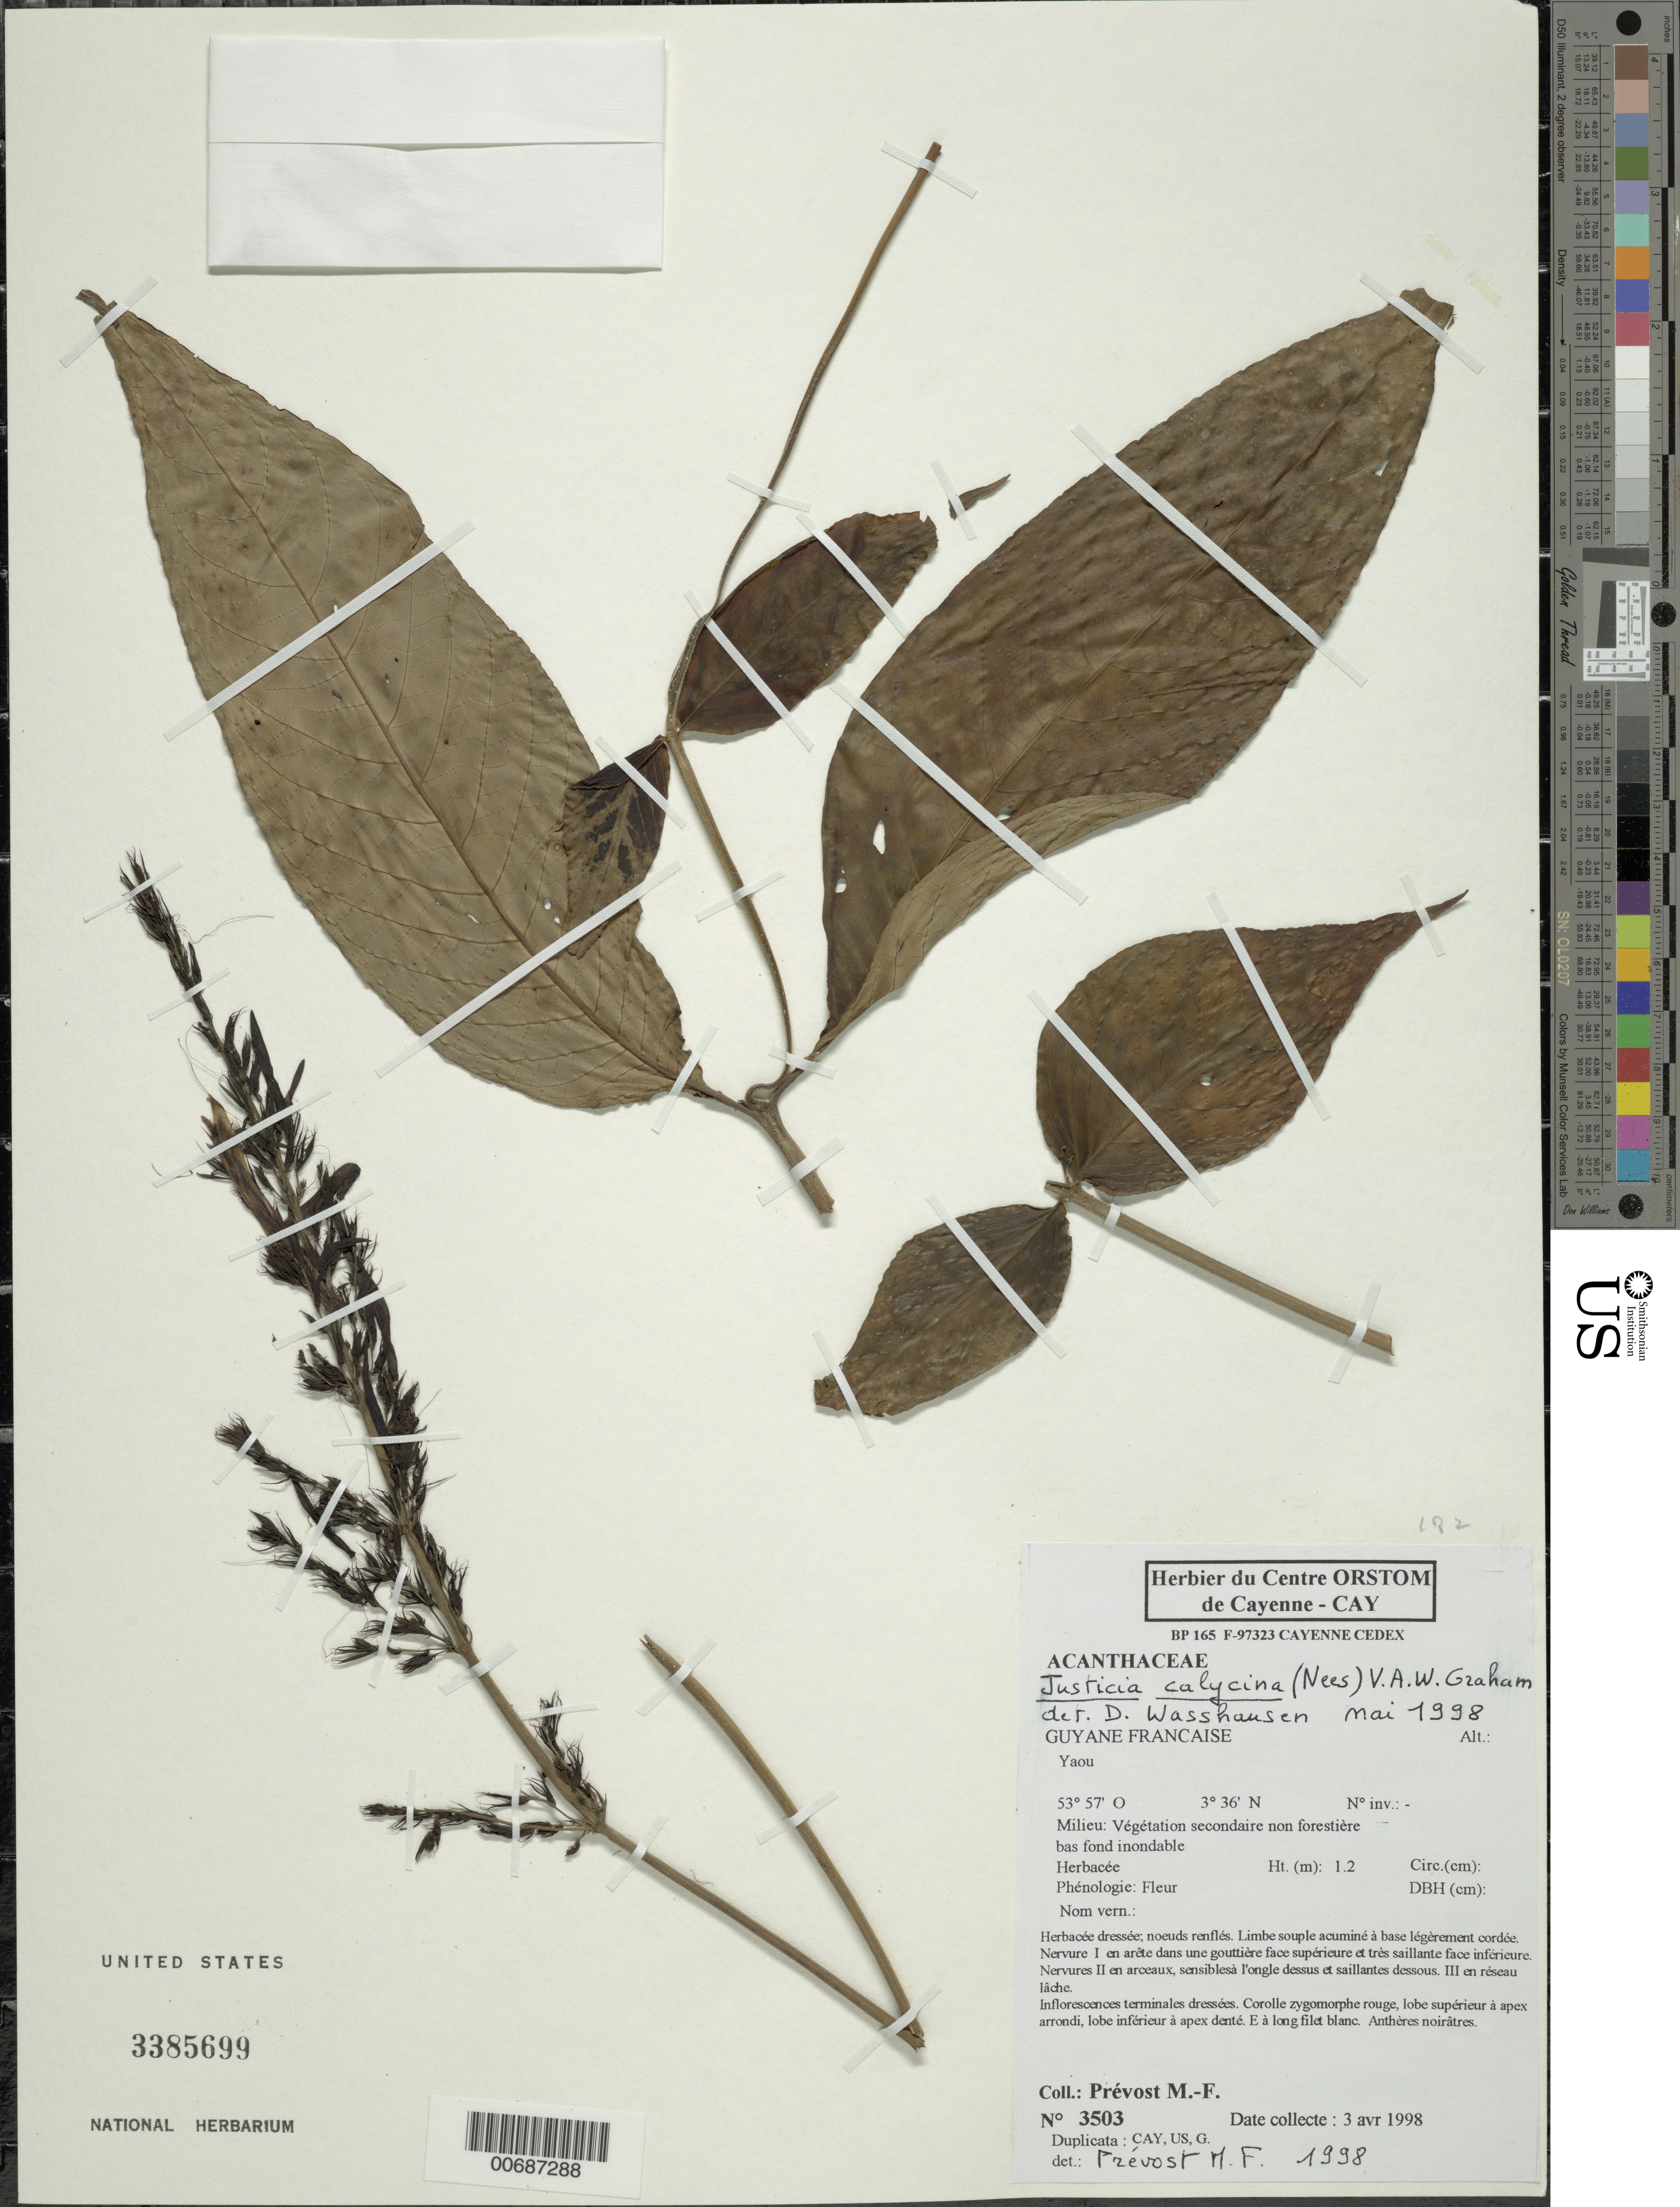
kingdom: Plantae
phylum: Tracheophyta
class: Magnoliopsida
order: Lamiales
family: Acanthaceae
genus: Justicia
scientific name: Justicia calycina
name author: (Nees) V.A.W. Graham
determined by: Wasshausen, Dieter C., (BOT), Smithsonian Institution - National Museum of Natural History (UNITED STATES)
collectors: M.-F. Prévost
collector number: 3503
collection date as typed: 3-Apr-98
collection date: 1998-04-03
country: French Guiana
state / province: Cayenne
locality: Cayenne, Route de Cabassou, Yaou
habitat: Secondary vegetation, non-forested; easily flooded area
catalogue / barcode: US 3385699